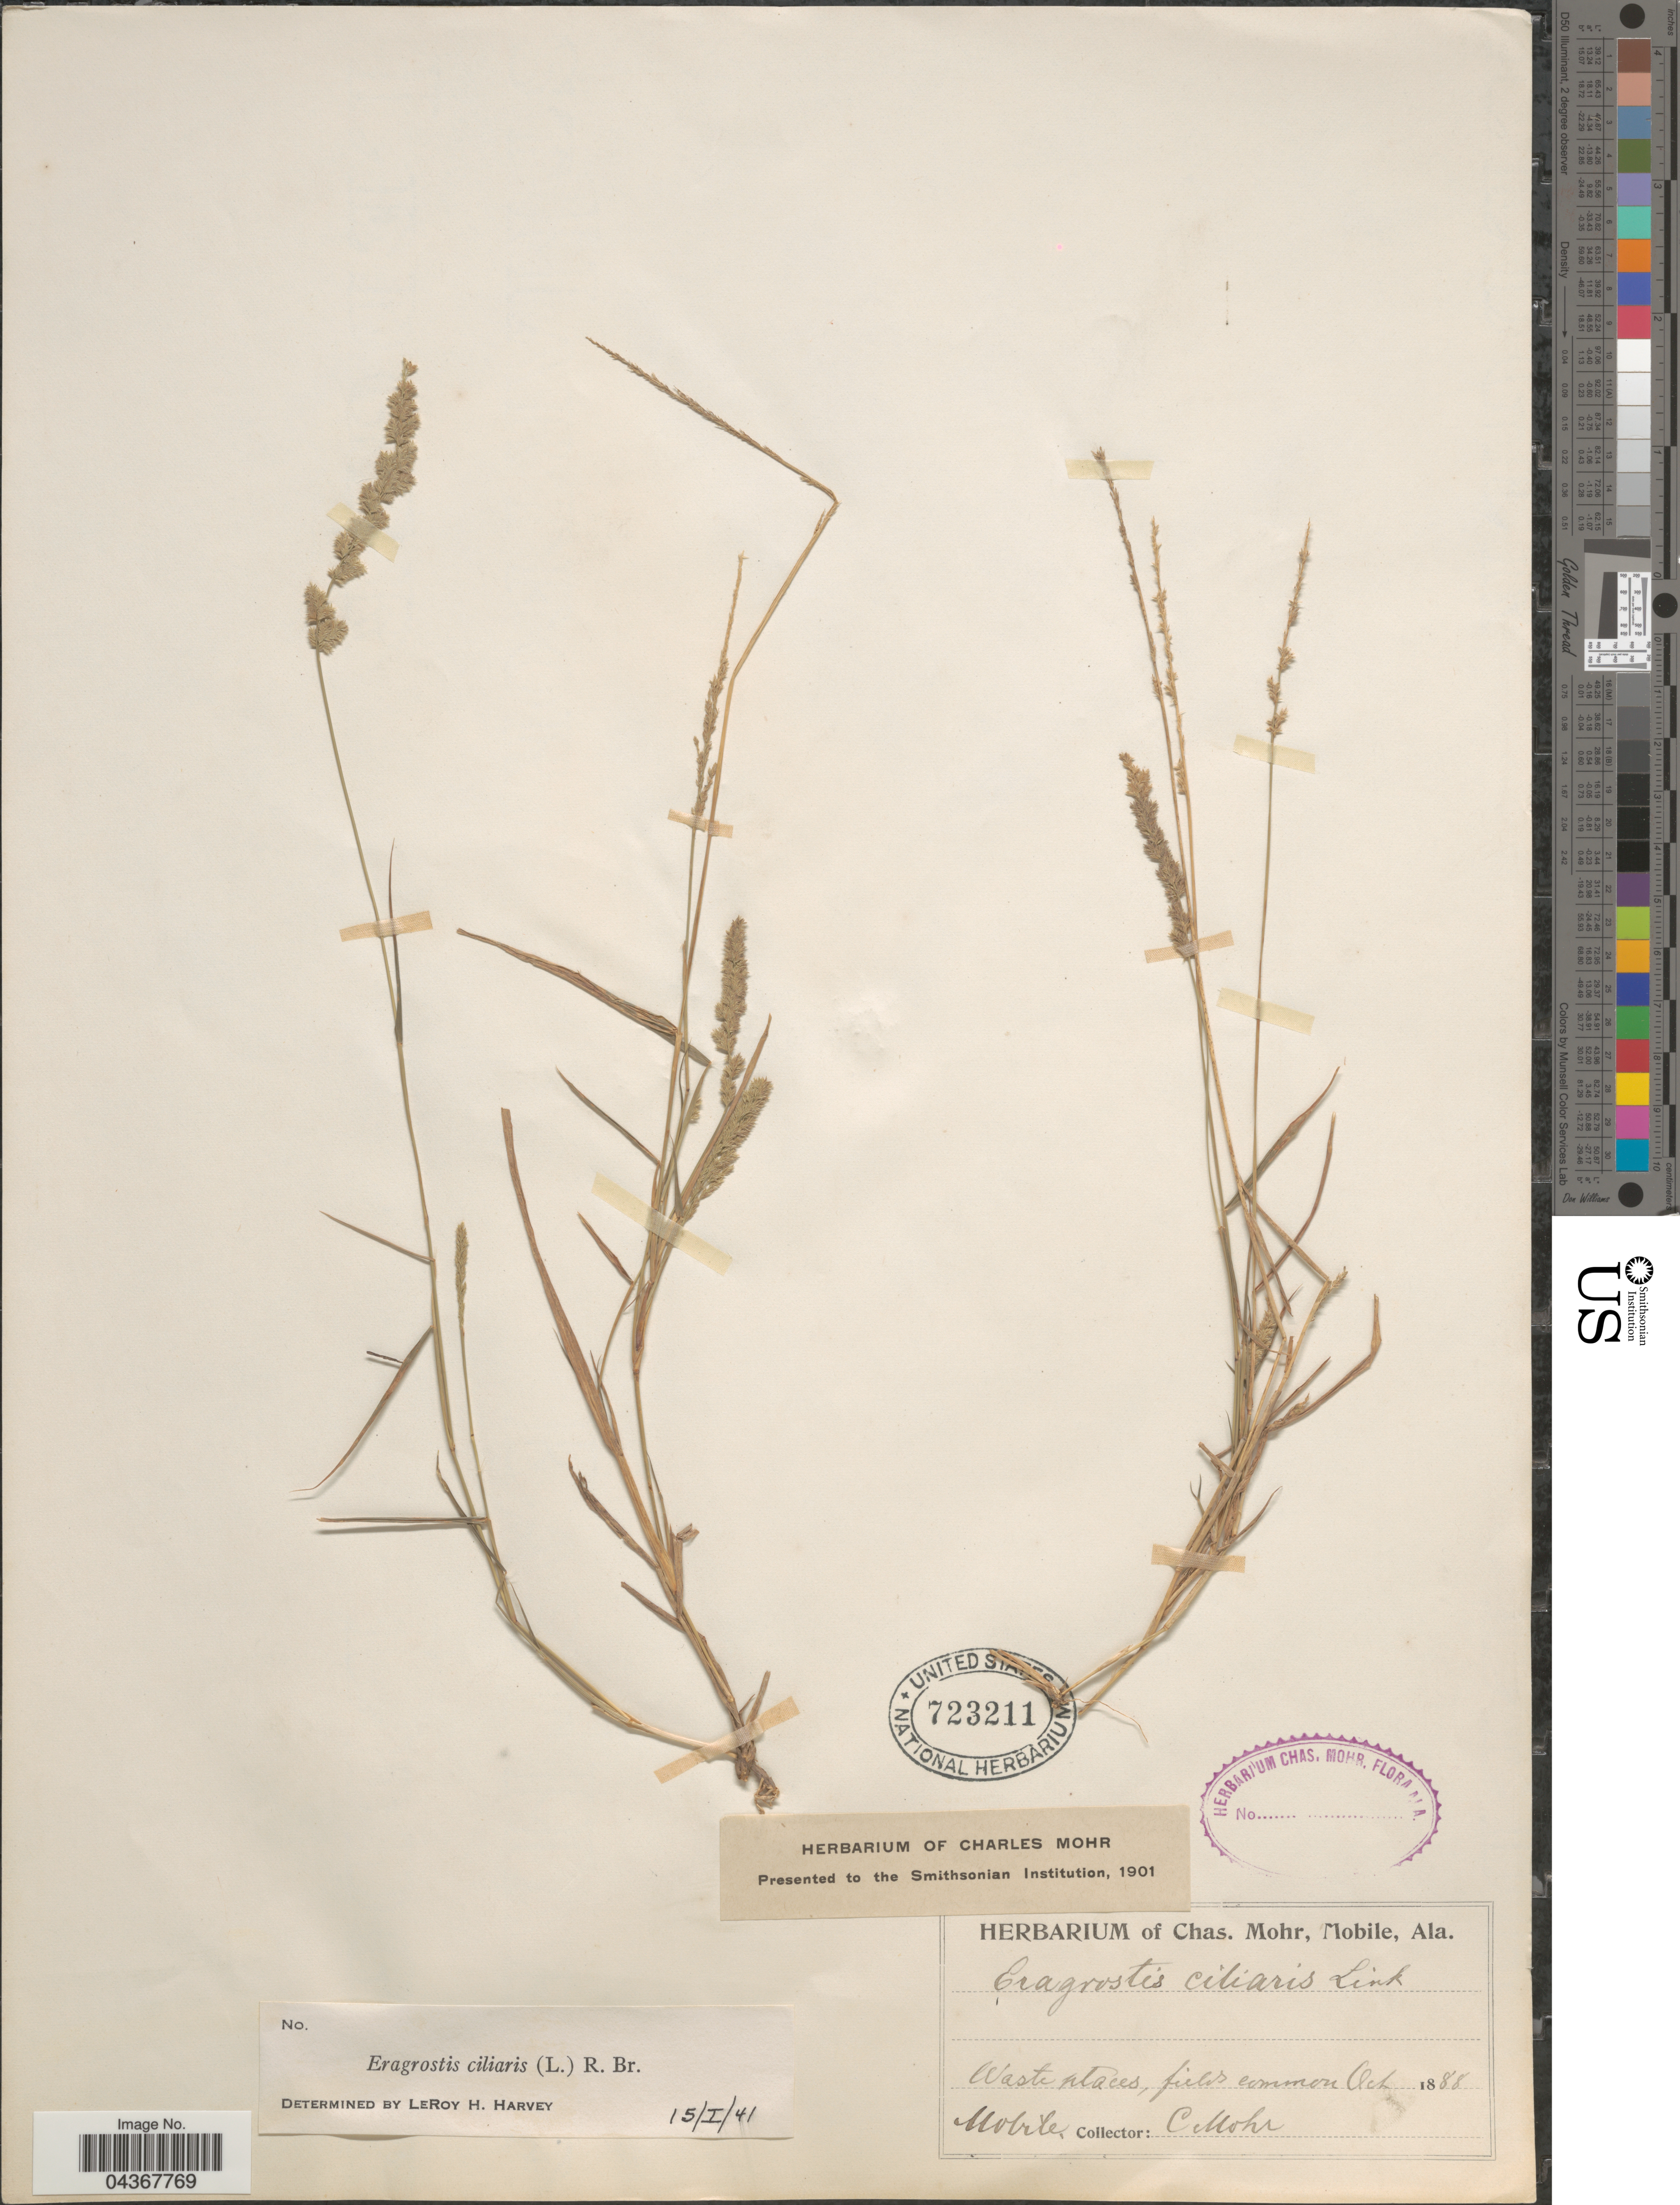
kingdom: Plantae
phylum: Tracheophyta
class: Liliopsida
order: Poales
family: Poaceae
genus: Eragrostis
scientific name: Eragrostis ciliaris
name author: (L.) R. Br.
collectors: Mohr, C. T. (herbarium)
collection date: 1888-10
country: United States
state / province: Alabama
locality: Mobile.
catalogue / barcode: US 723211